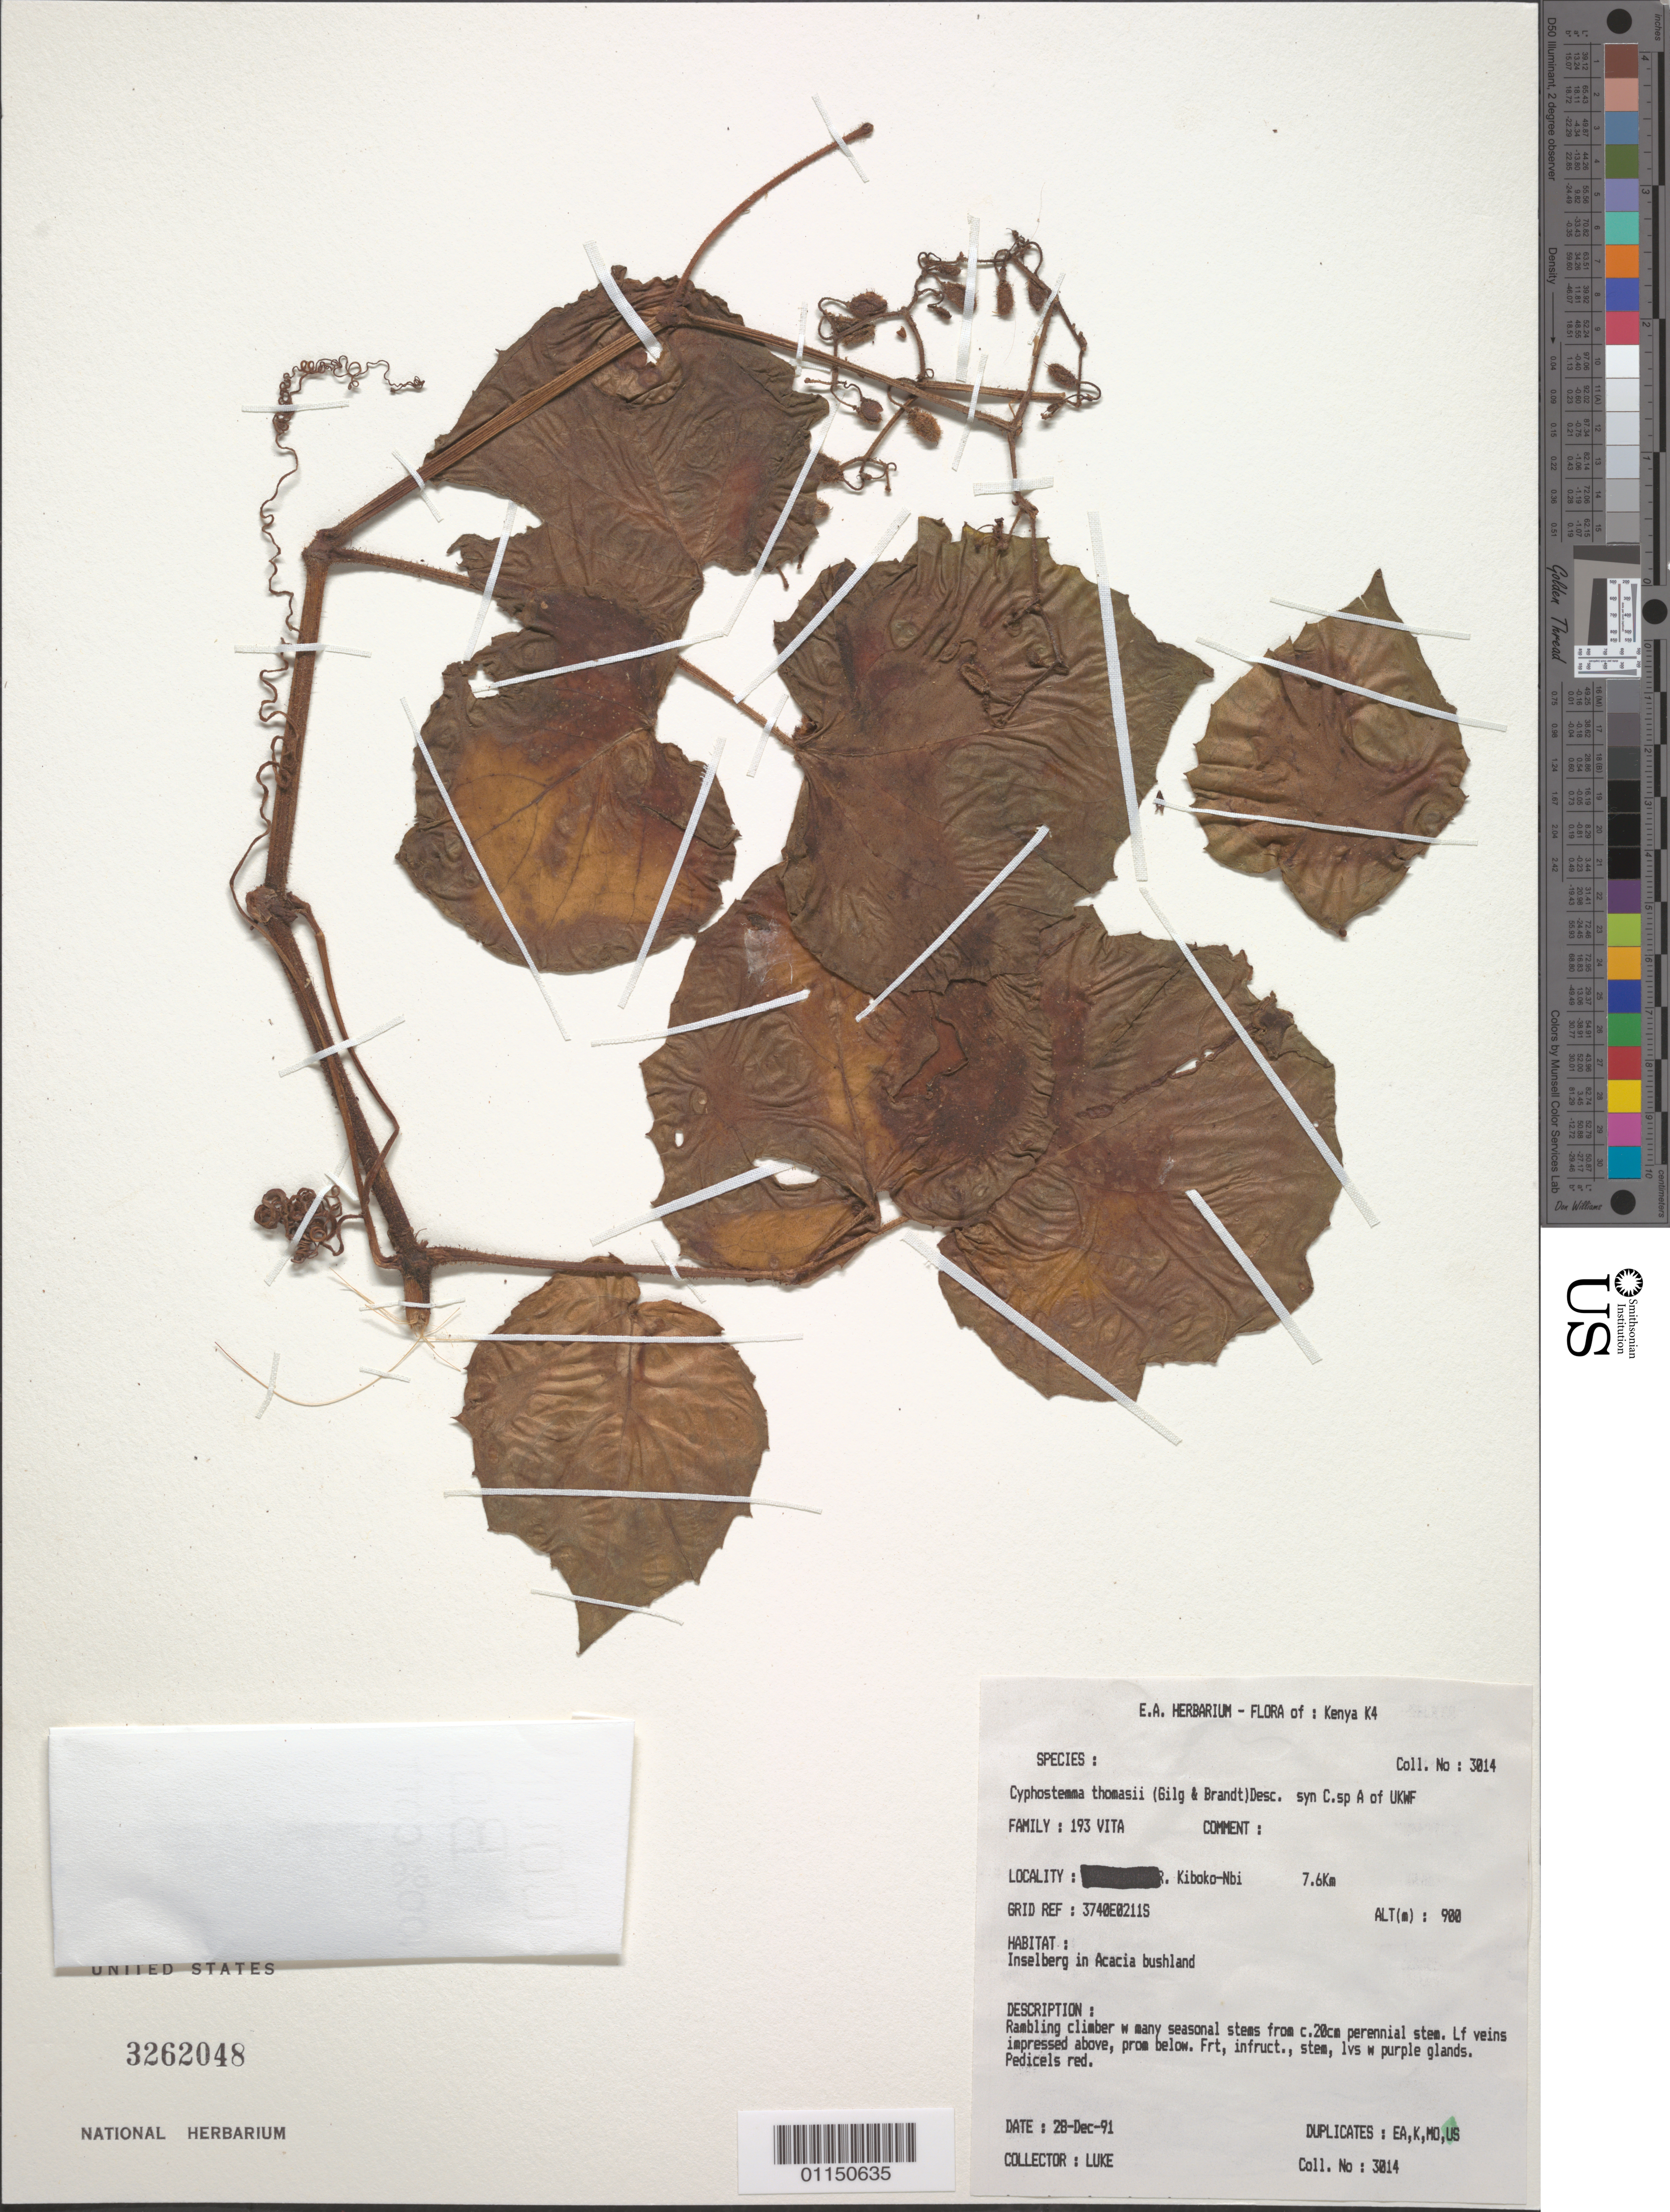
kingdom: Plantae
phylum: Tracheophyta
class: Magnoliopsida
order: Vitales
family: Vitaceae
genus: Cyphostemma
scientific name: Cyphostemma thomasii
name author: (Gilg & Brandt) Desc.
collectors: Q. Luke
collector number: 3014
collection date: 1991-12-29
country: Kenya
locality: Kiboko-Nbi. 7.6 km.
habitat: Acacia bushland. Rambling climber.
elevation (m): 980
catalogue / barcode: US 3262048